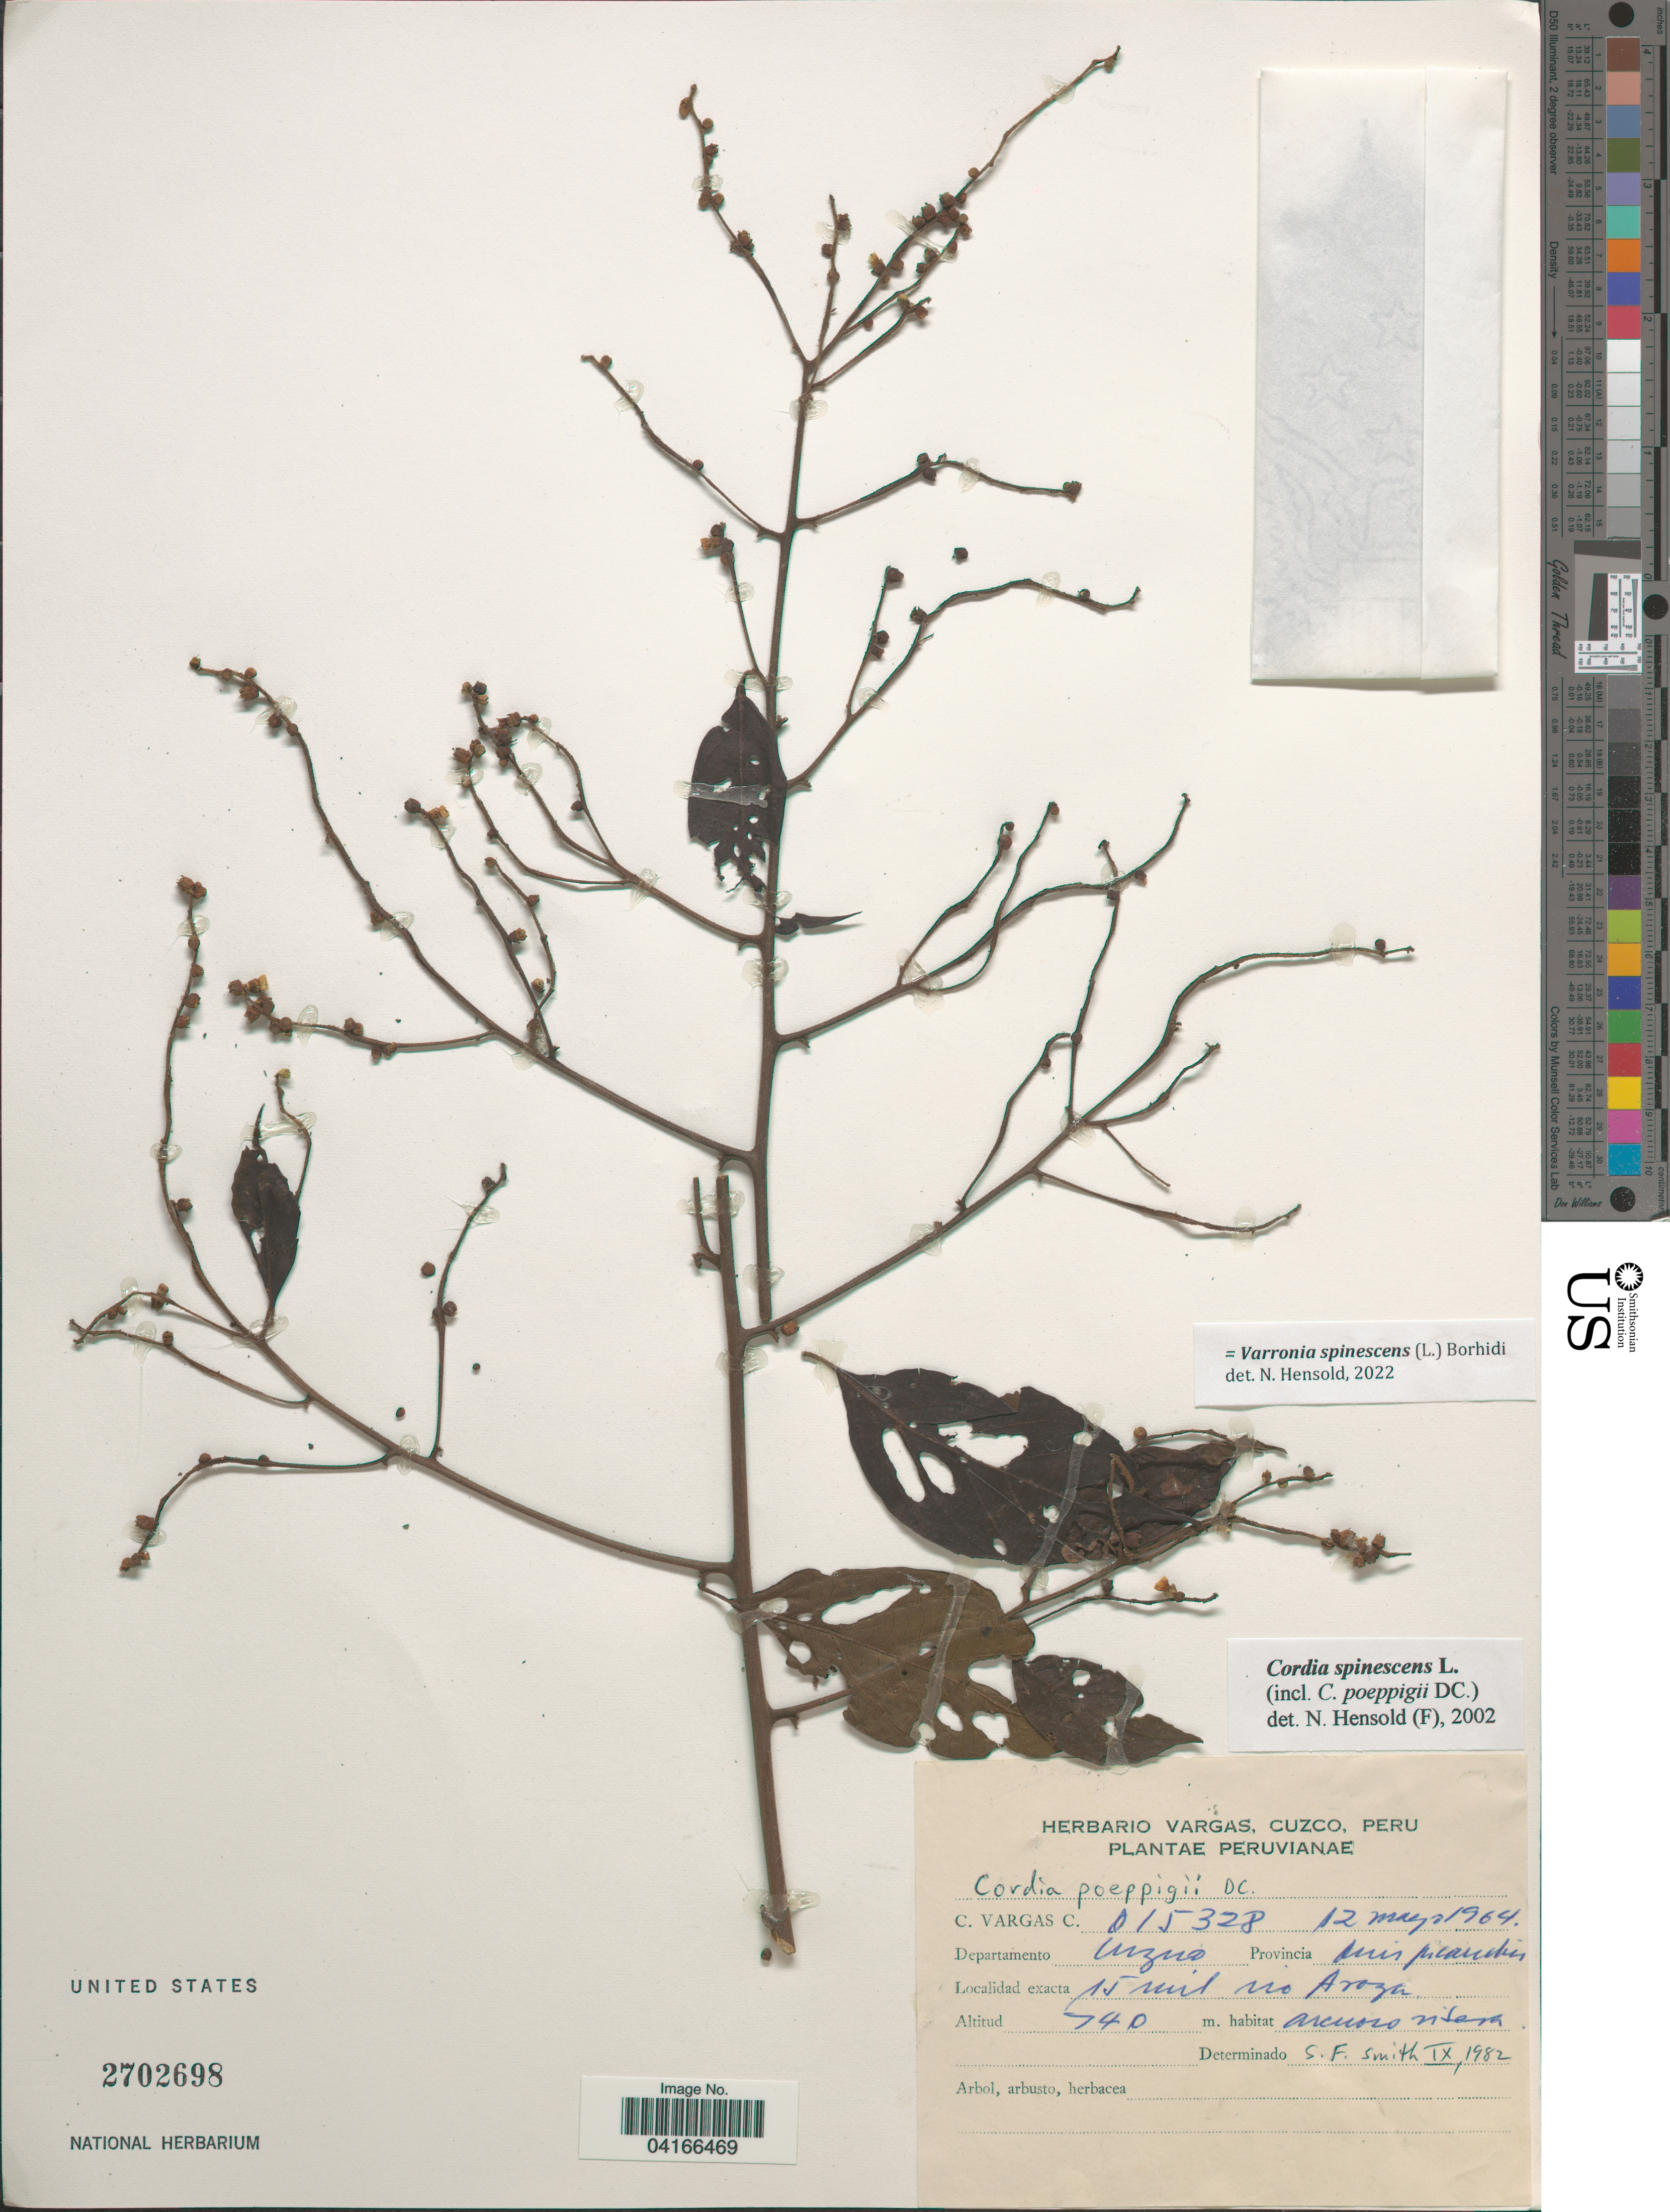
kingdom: Plantae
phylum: Tracheophyta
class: Magnoliopsida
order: Boraginales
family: Cordiaceae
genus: Varronia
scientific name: Varronia spinescens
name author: (L.) Borhidi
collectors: C. Vargas Calderón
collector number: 015328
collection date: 1964-05-12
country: Peru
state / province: Cusco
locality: Peruvianae. Departamento Cuzco. Provincia Mis picanchin [interpreted]. 15 mil no Aroza.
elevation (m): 740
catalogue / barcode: US 2702698